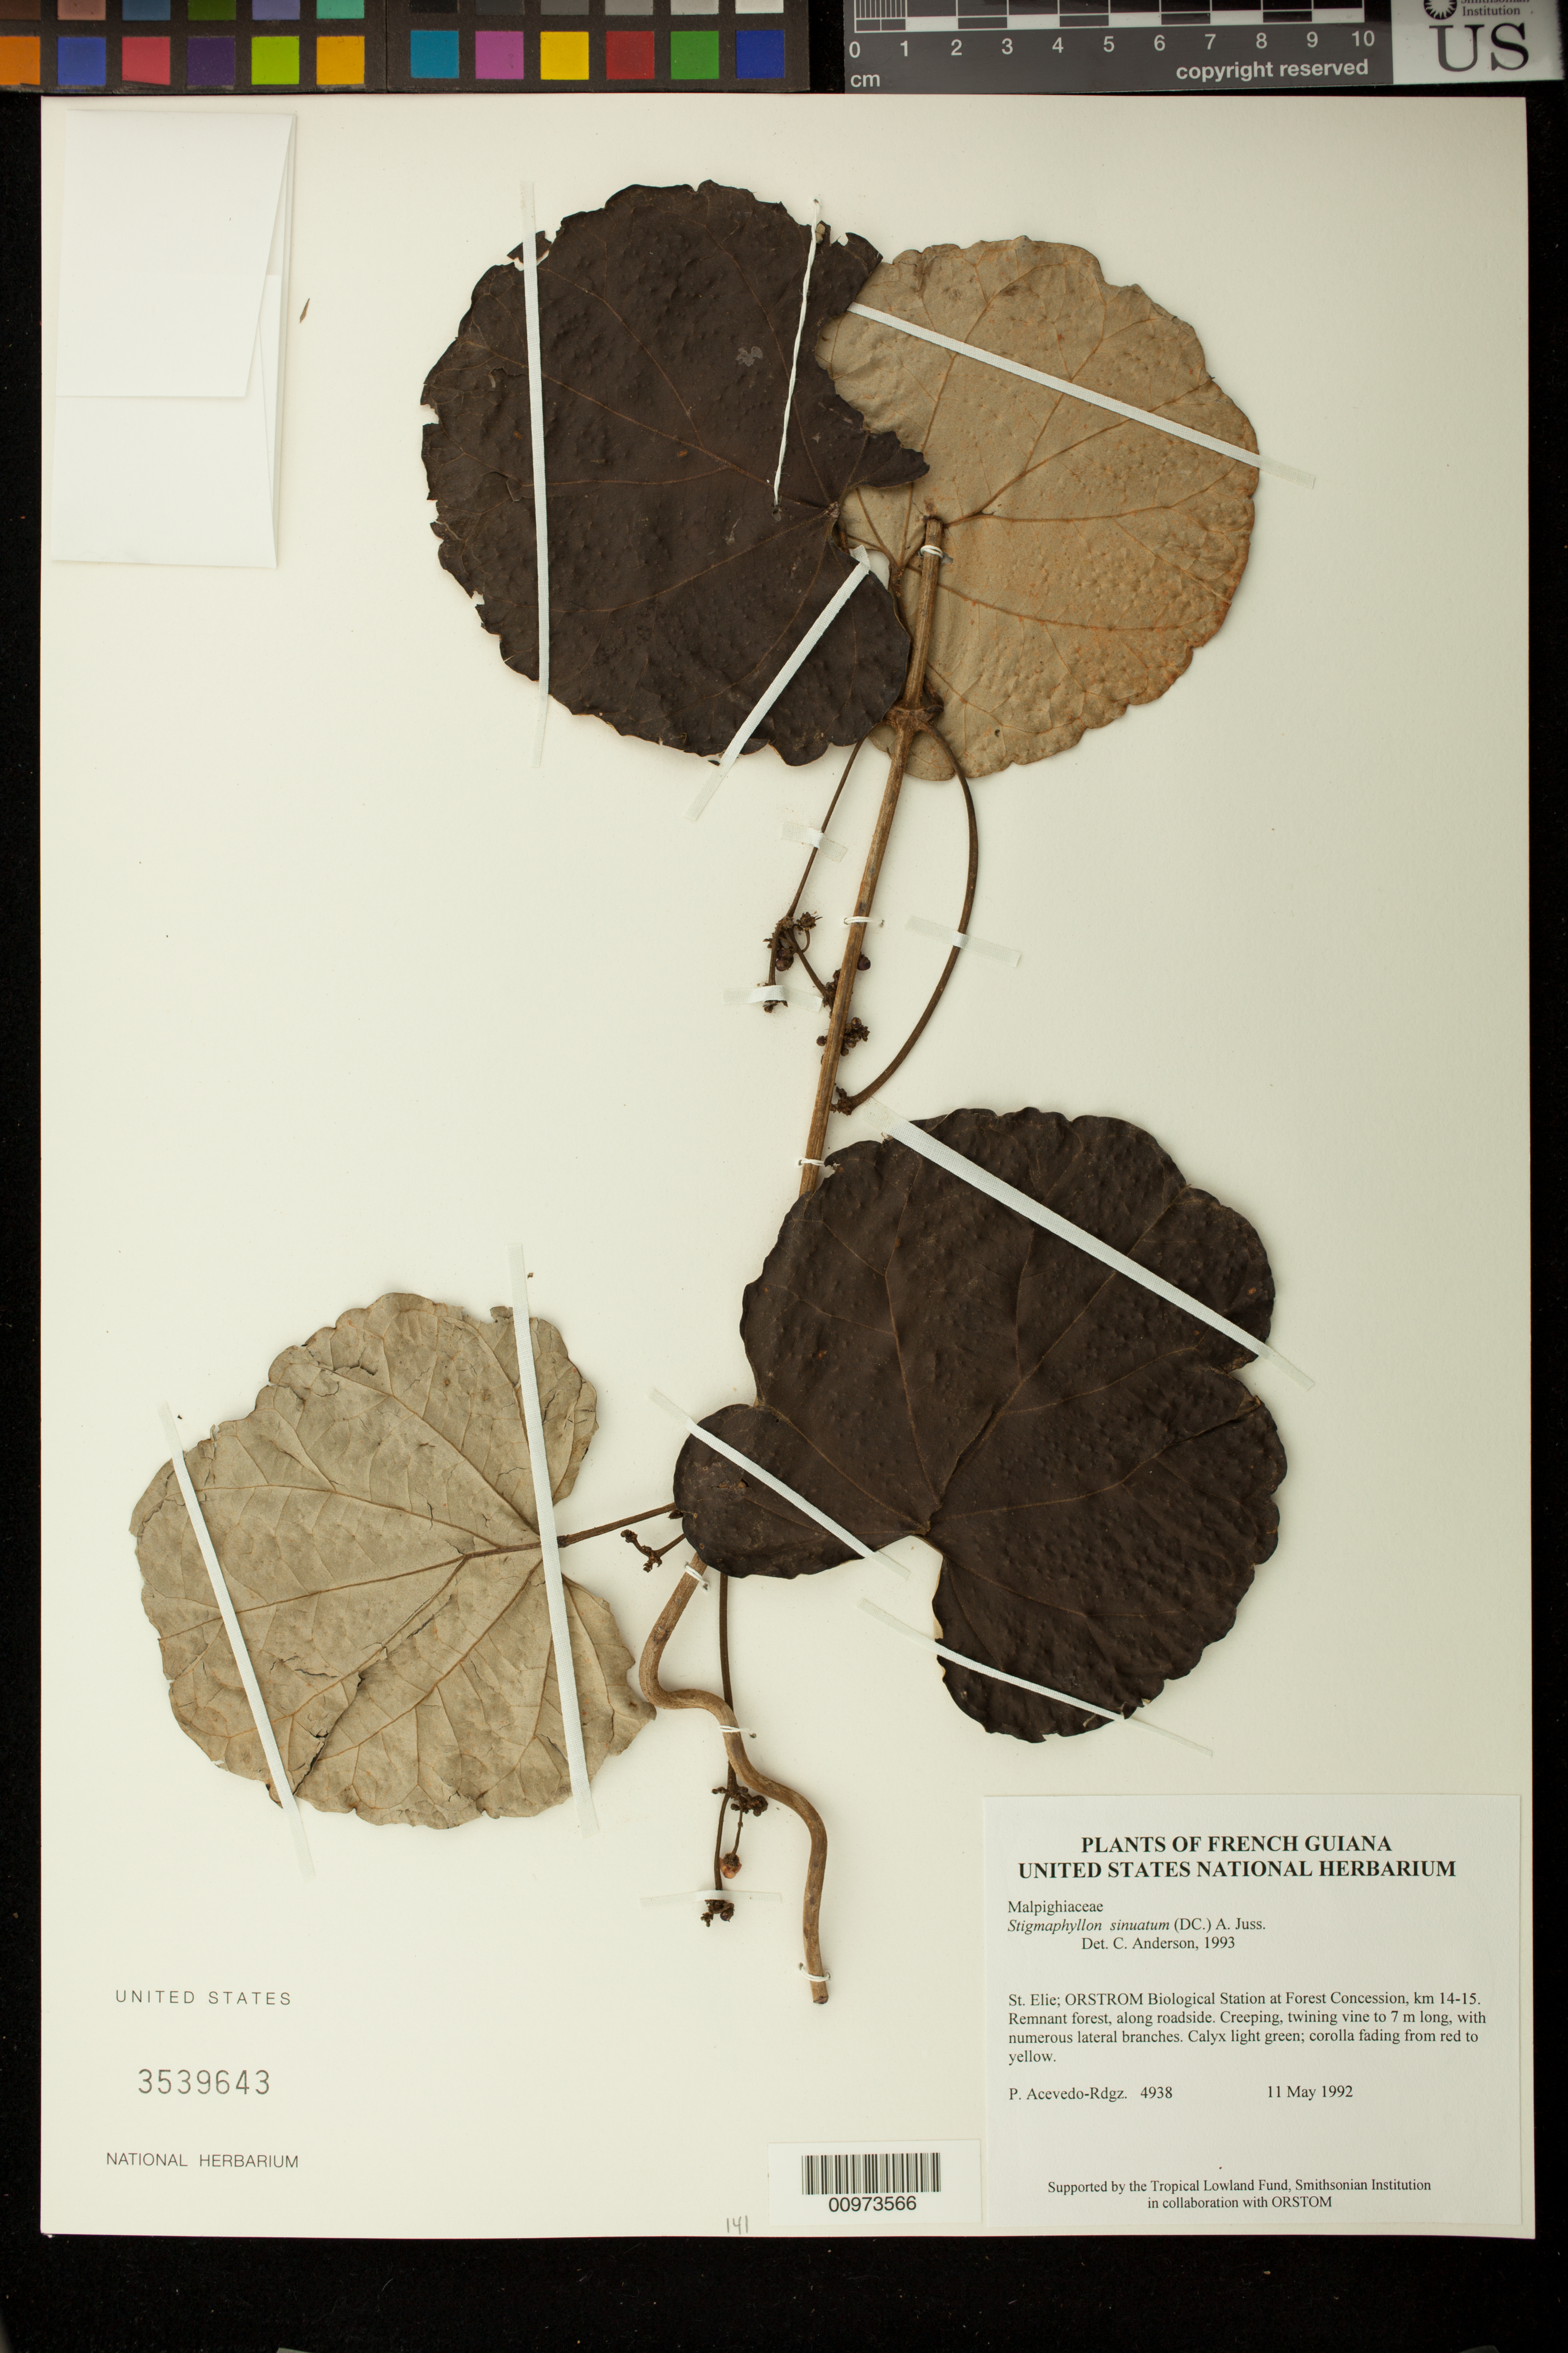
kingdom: Plantae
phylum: Tracheophyta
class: Magnoliopsida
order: Malpighiales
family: Malpighiaceae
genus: Stigmaphyllon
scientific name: Stigmaphyllon sinuatum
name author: (DC.) A. Juss.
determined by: Anderson, C.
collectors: P. Acevedo-Rodr.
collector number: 4938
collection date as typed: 11 May 1992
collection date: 1992-05-11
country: French Guiana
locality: St. Elie; ORSTROM Biological Station at Forest Concession, km 14-15.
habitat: Remnant forest, along roadside.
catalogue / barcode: US 3539643